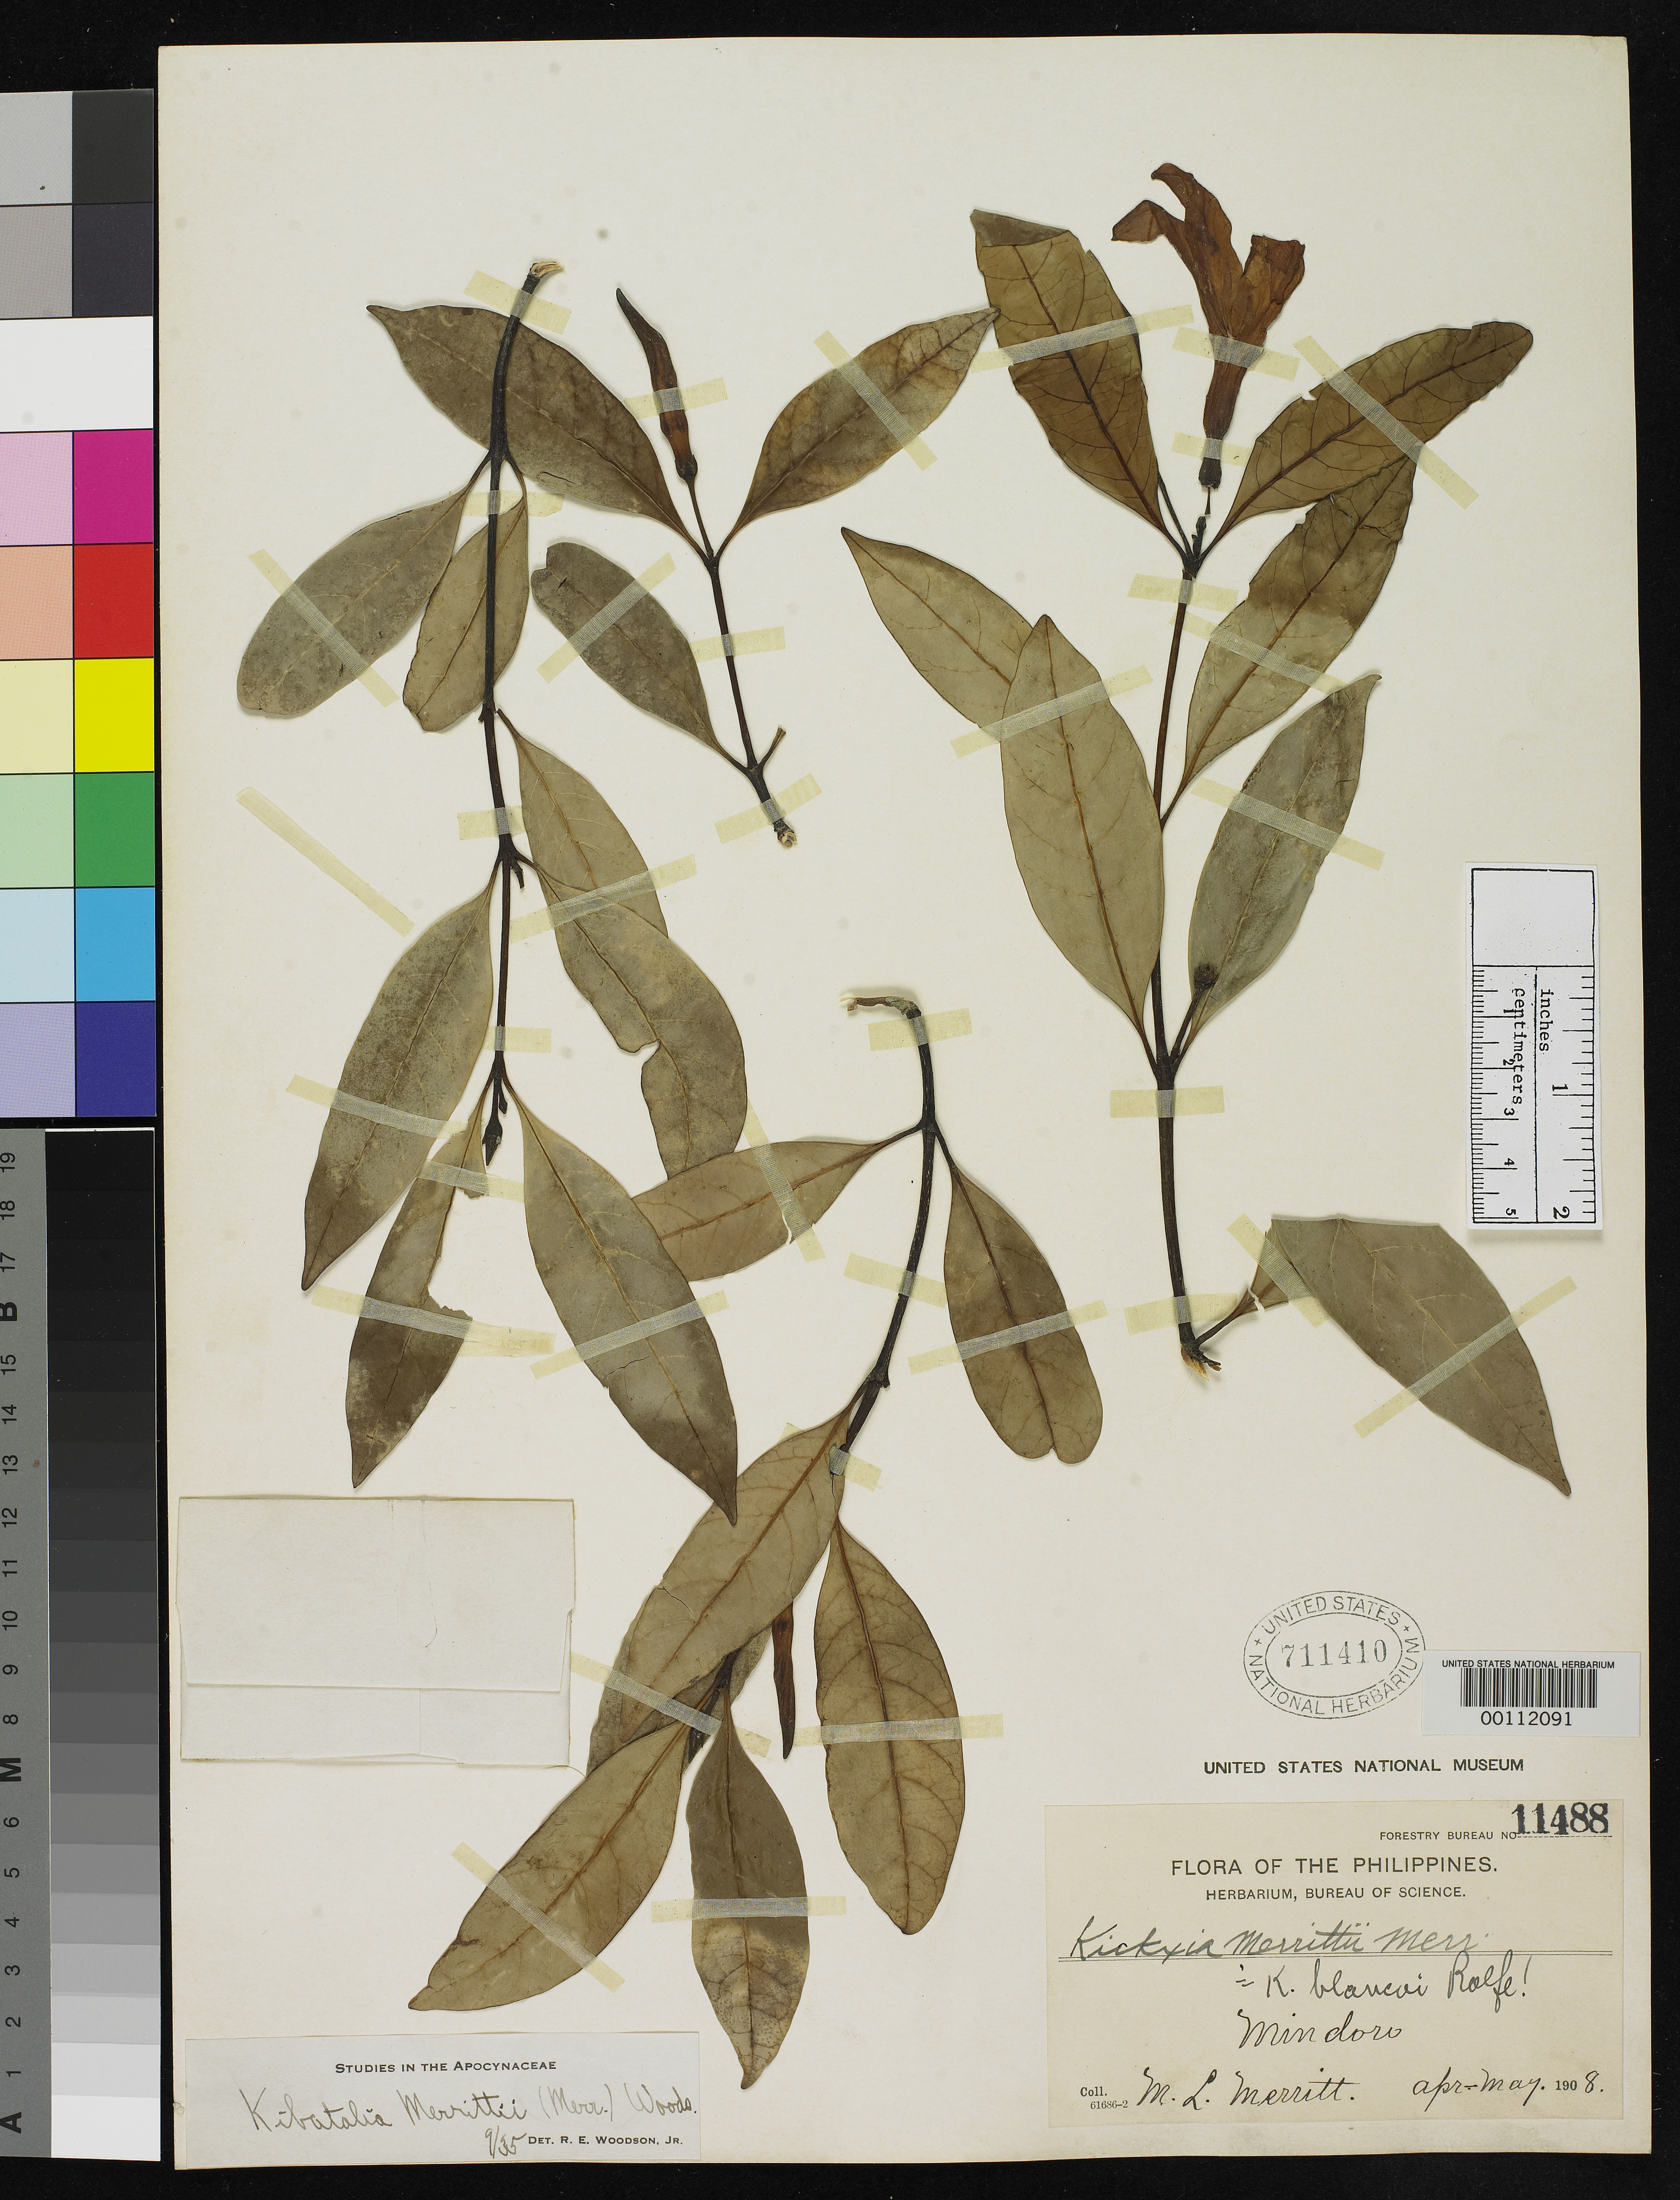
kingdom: Plantae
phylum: Tracheophyta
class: Magnoliopsida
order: Lamiales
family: Plantaginaceae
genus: Kickxia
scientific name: Kickxia merrittii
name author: Merr.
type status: Isotype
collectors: M. L. Merritt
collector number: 11488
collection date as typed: Apr 1908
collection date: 1908-04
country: Philippines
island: Mindoro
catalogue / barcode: US 711410